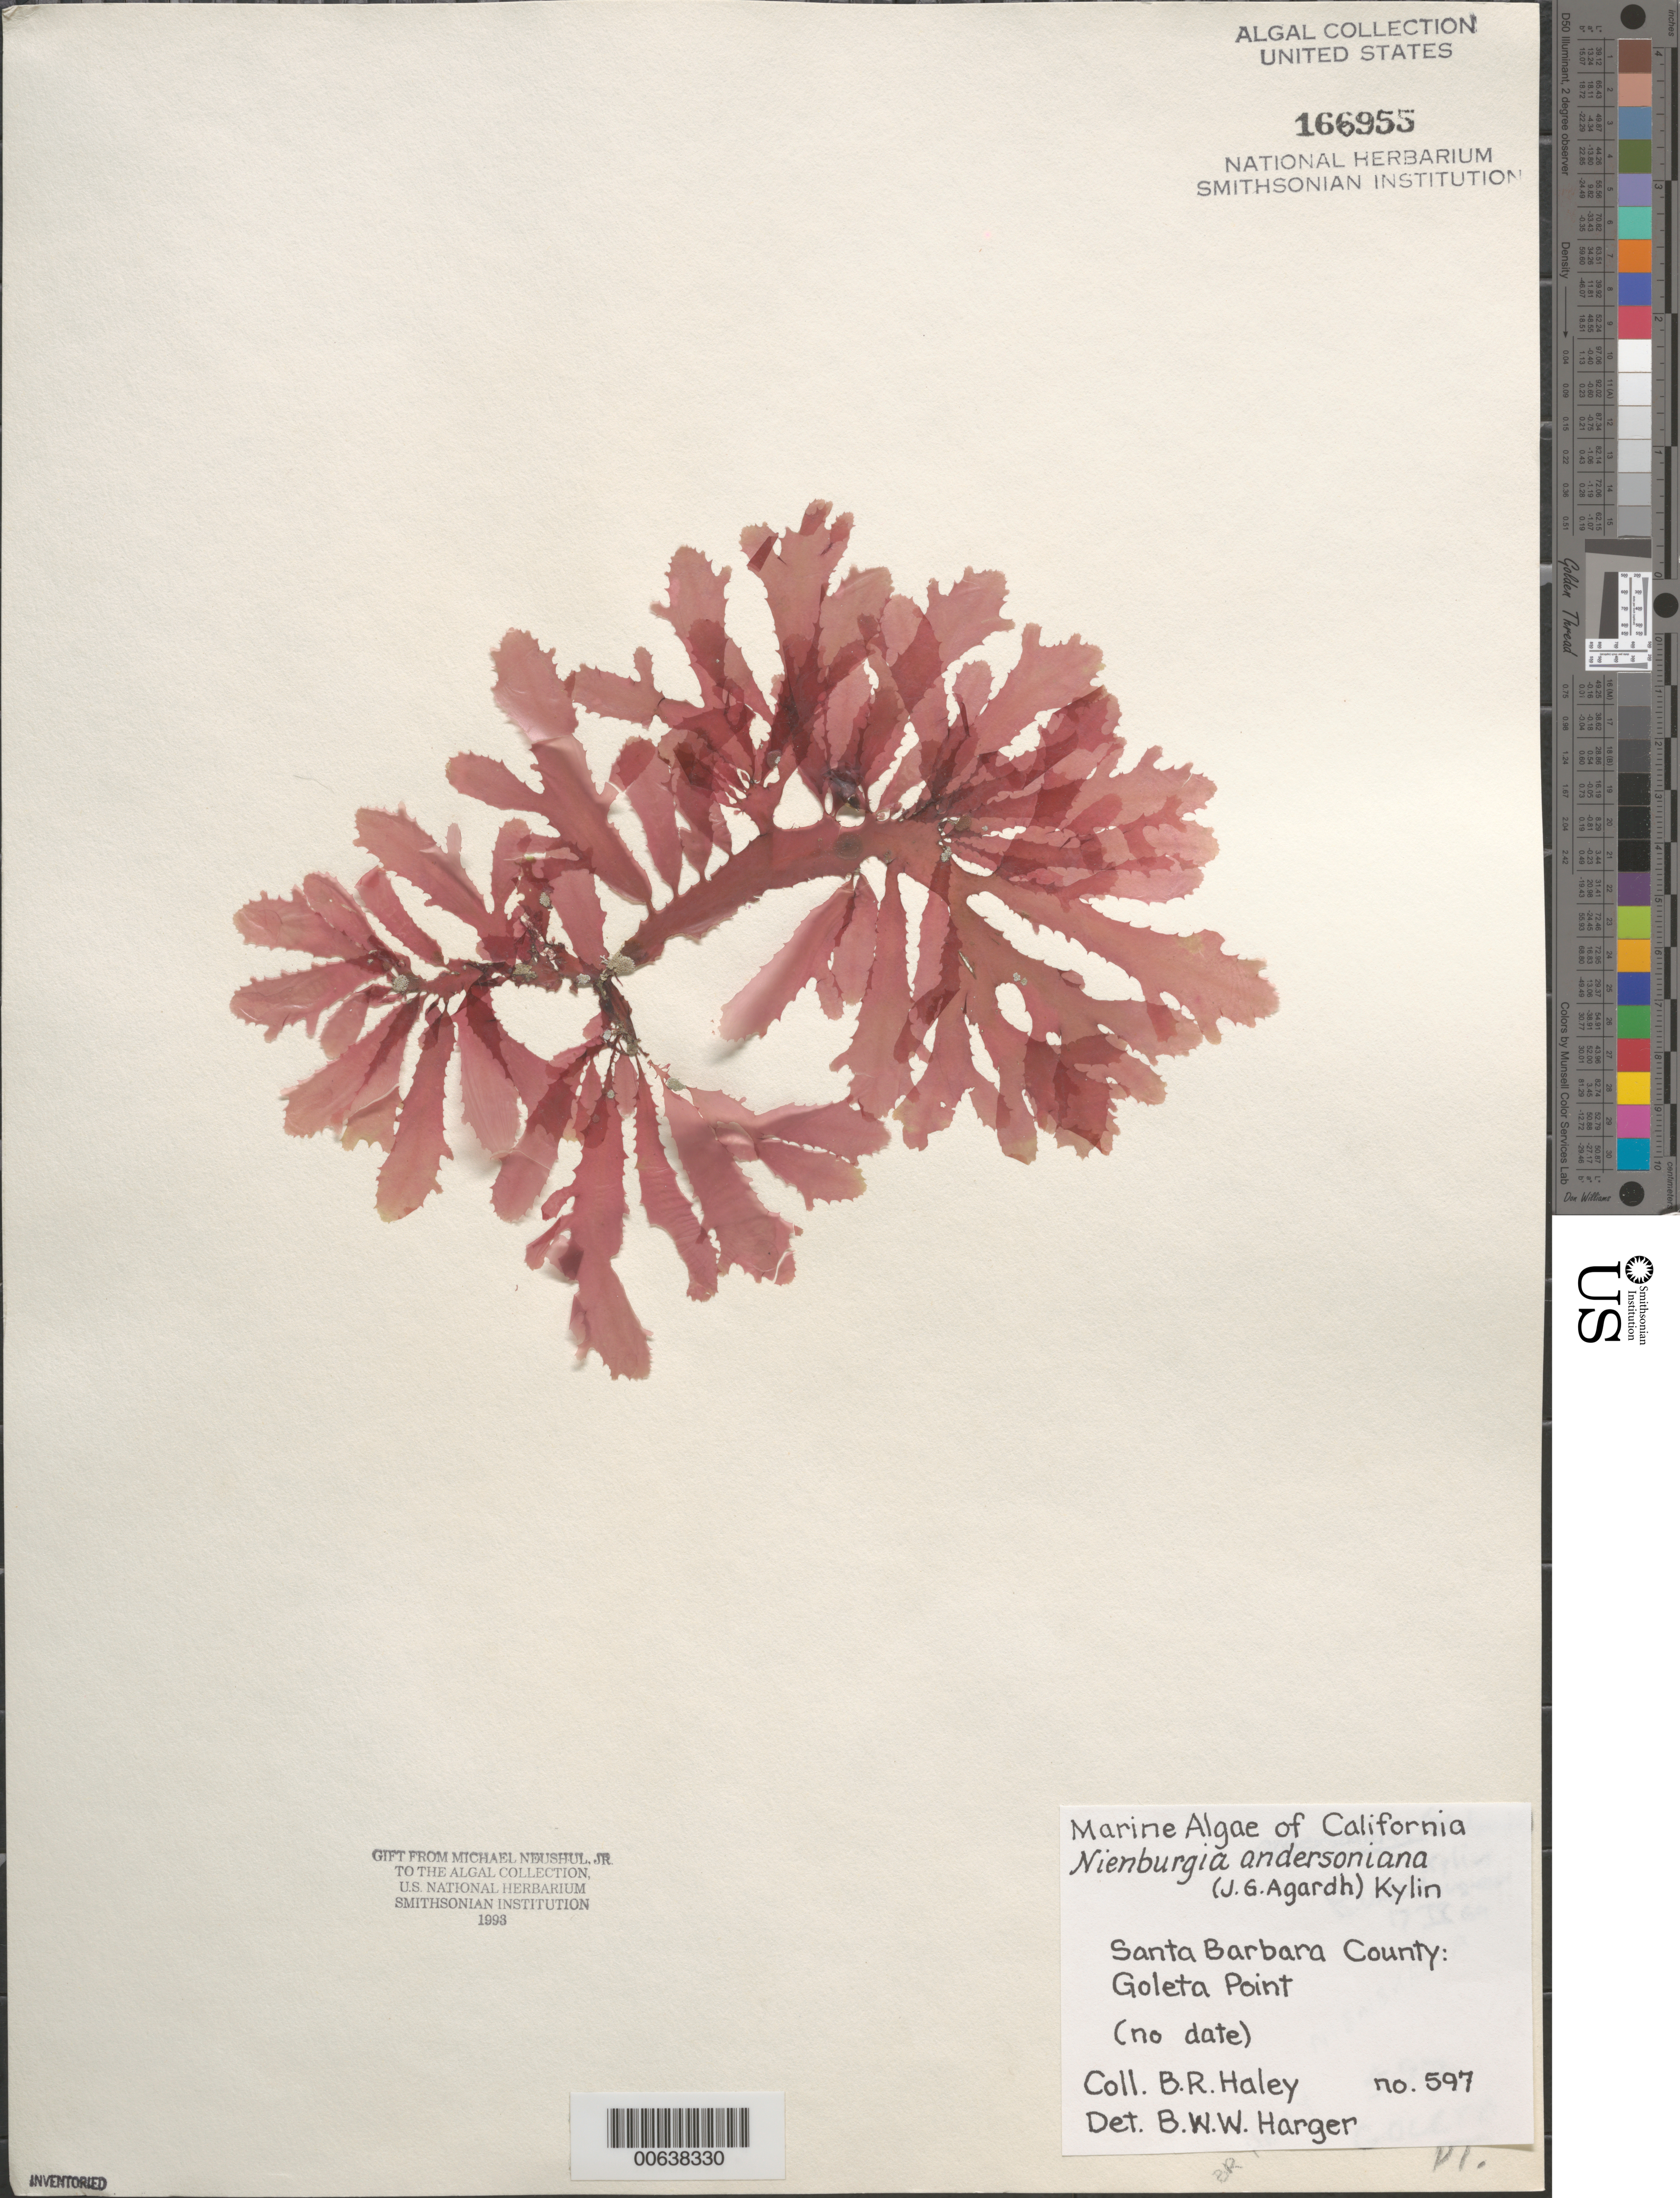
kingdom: Plantae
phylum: Rhodophyta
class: Florideophyceae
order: Ceramiales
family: Delesseriaceae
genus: Nienburgia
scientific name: Nienburgia andersoniana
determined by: Harger, B. W. W.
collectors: B. Haley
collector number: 597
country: United States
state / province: California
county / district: Santa Barbara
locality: Goleta Point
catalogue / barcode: US 166955